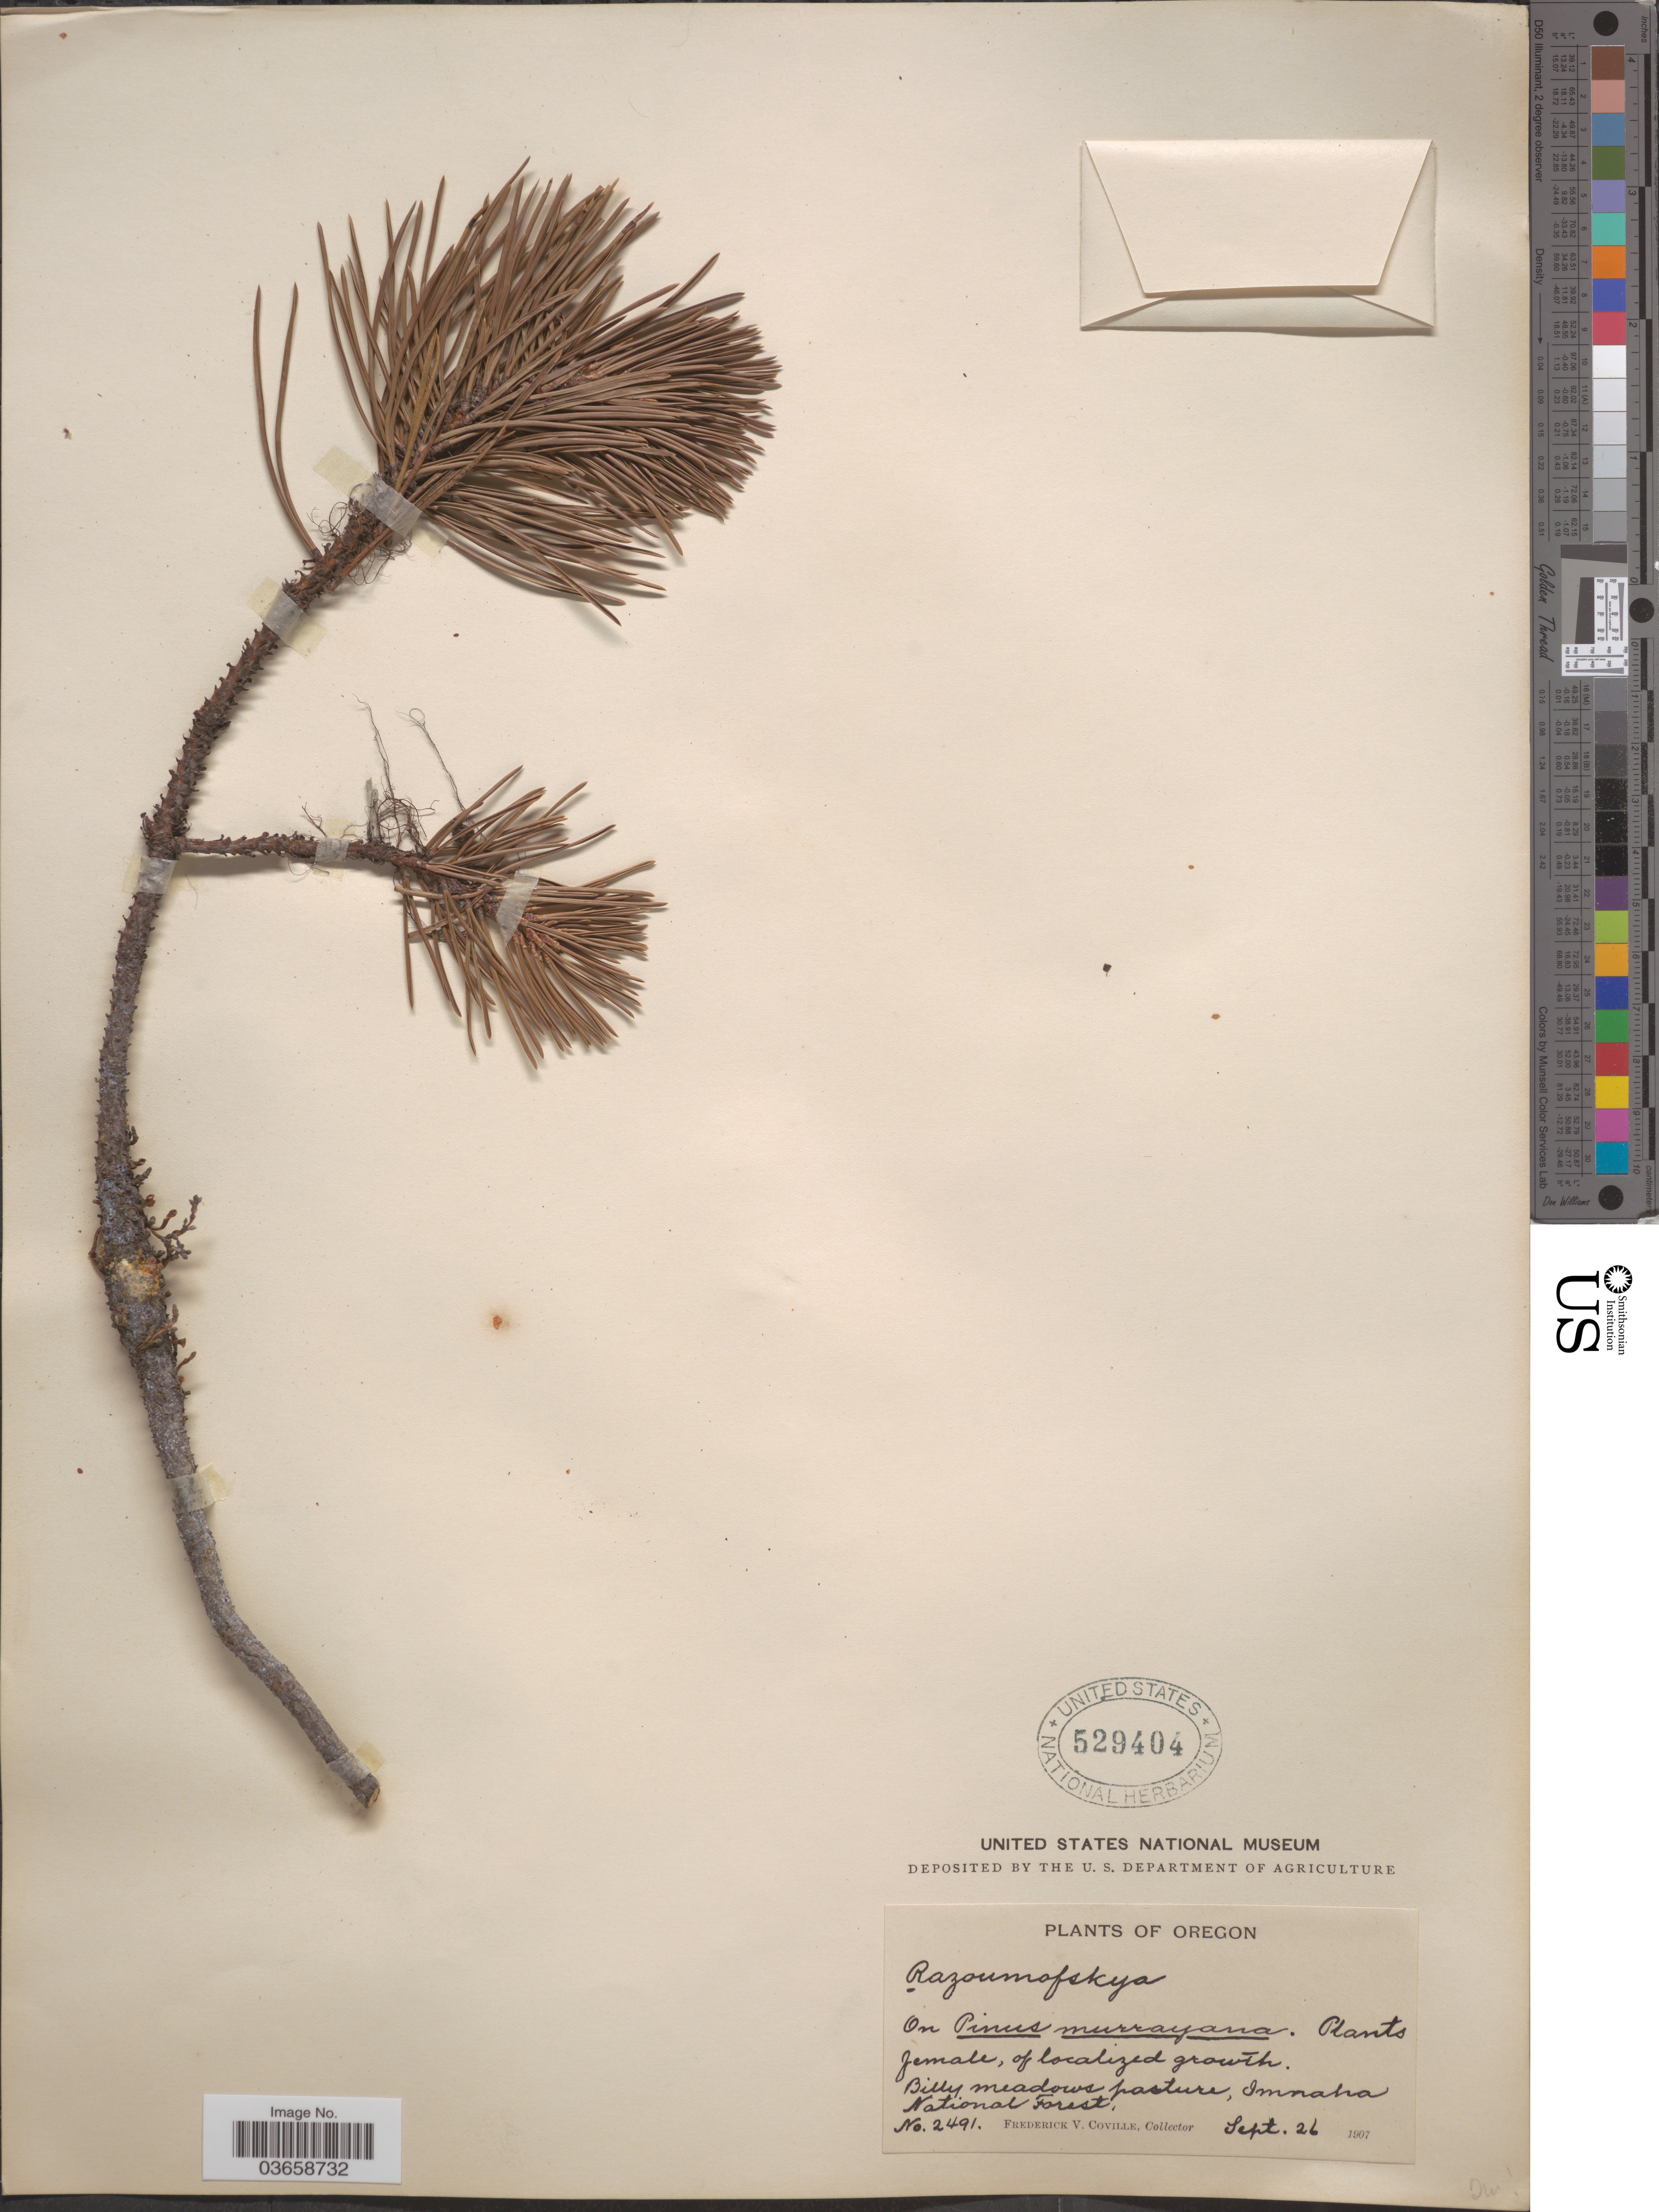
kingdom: Plantae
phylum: Tracheophyta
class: Magnoliopsida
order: Santalales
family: Viscaceae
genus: Arceuthobium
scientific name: Arceuthobium americanum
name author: Nutt. ex A. Gray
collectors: F. V. Coville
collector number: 2491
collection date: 1907-09-26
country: United States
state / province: Oregon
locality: Billy meadows pasture, Imnaha National Forest.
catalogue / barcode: US 529404